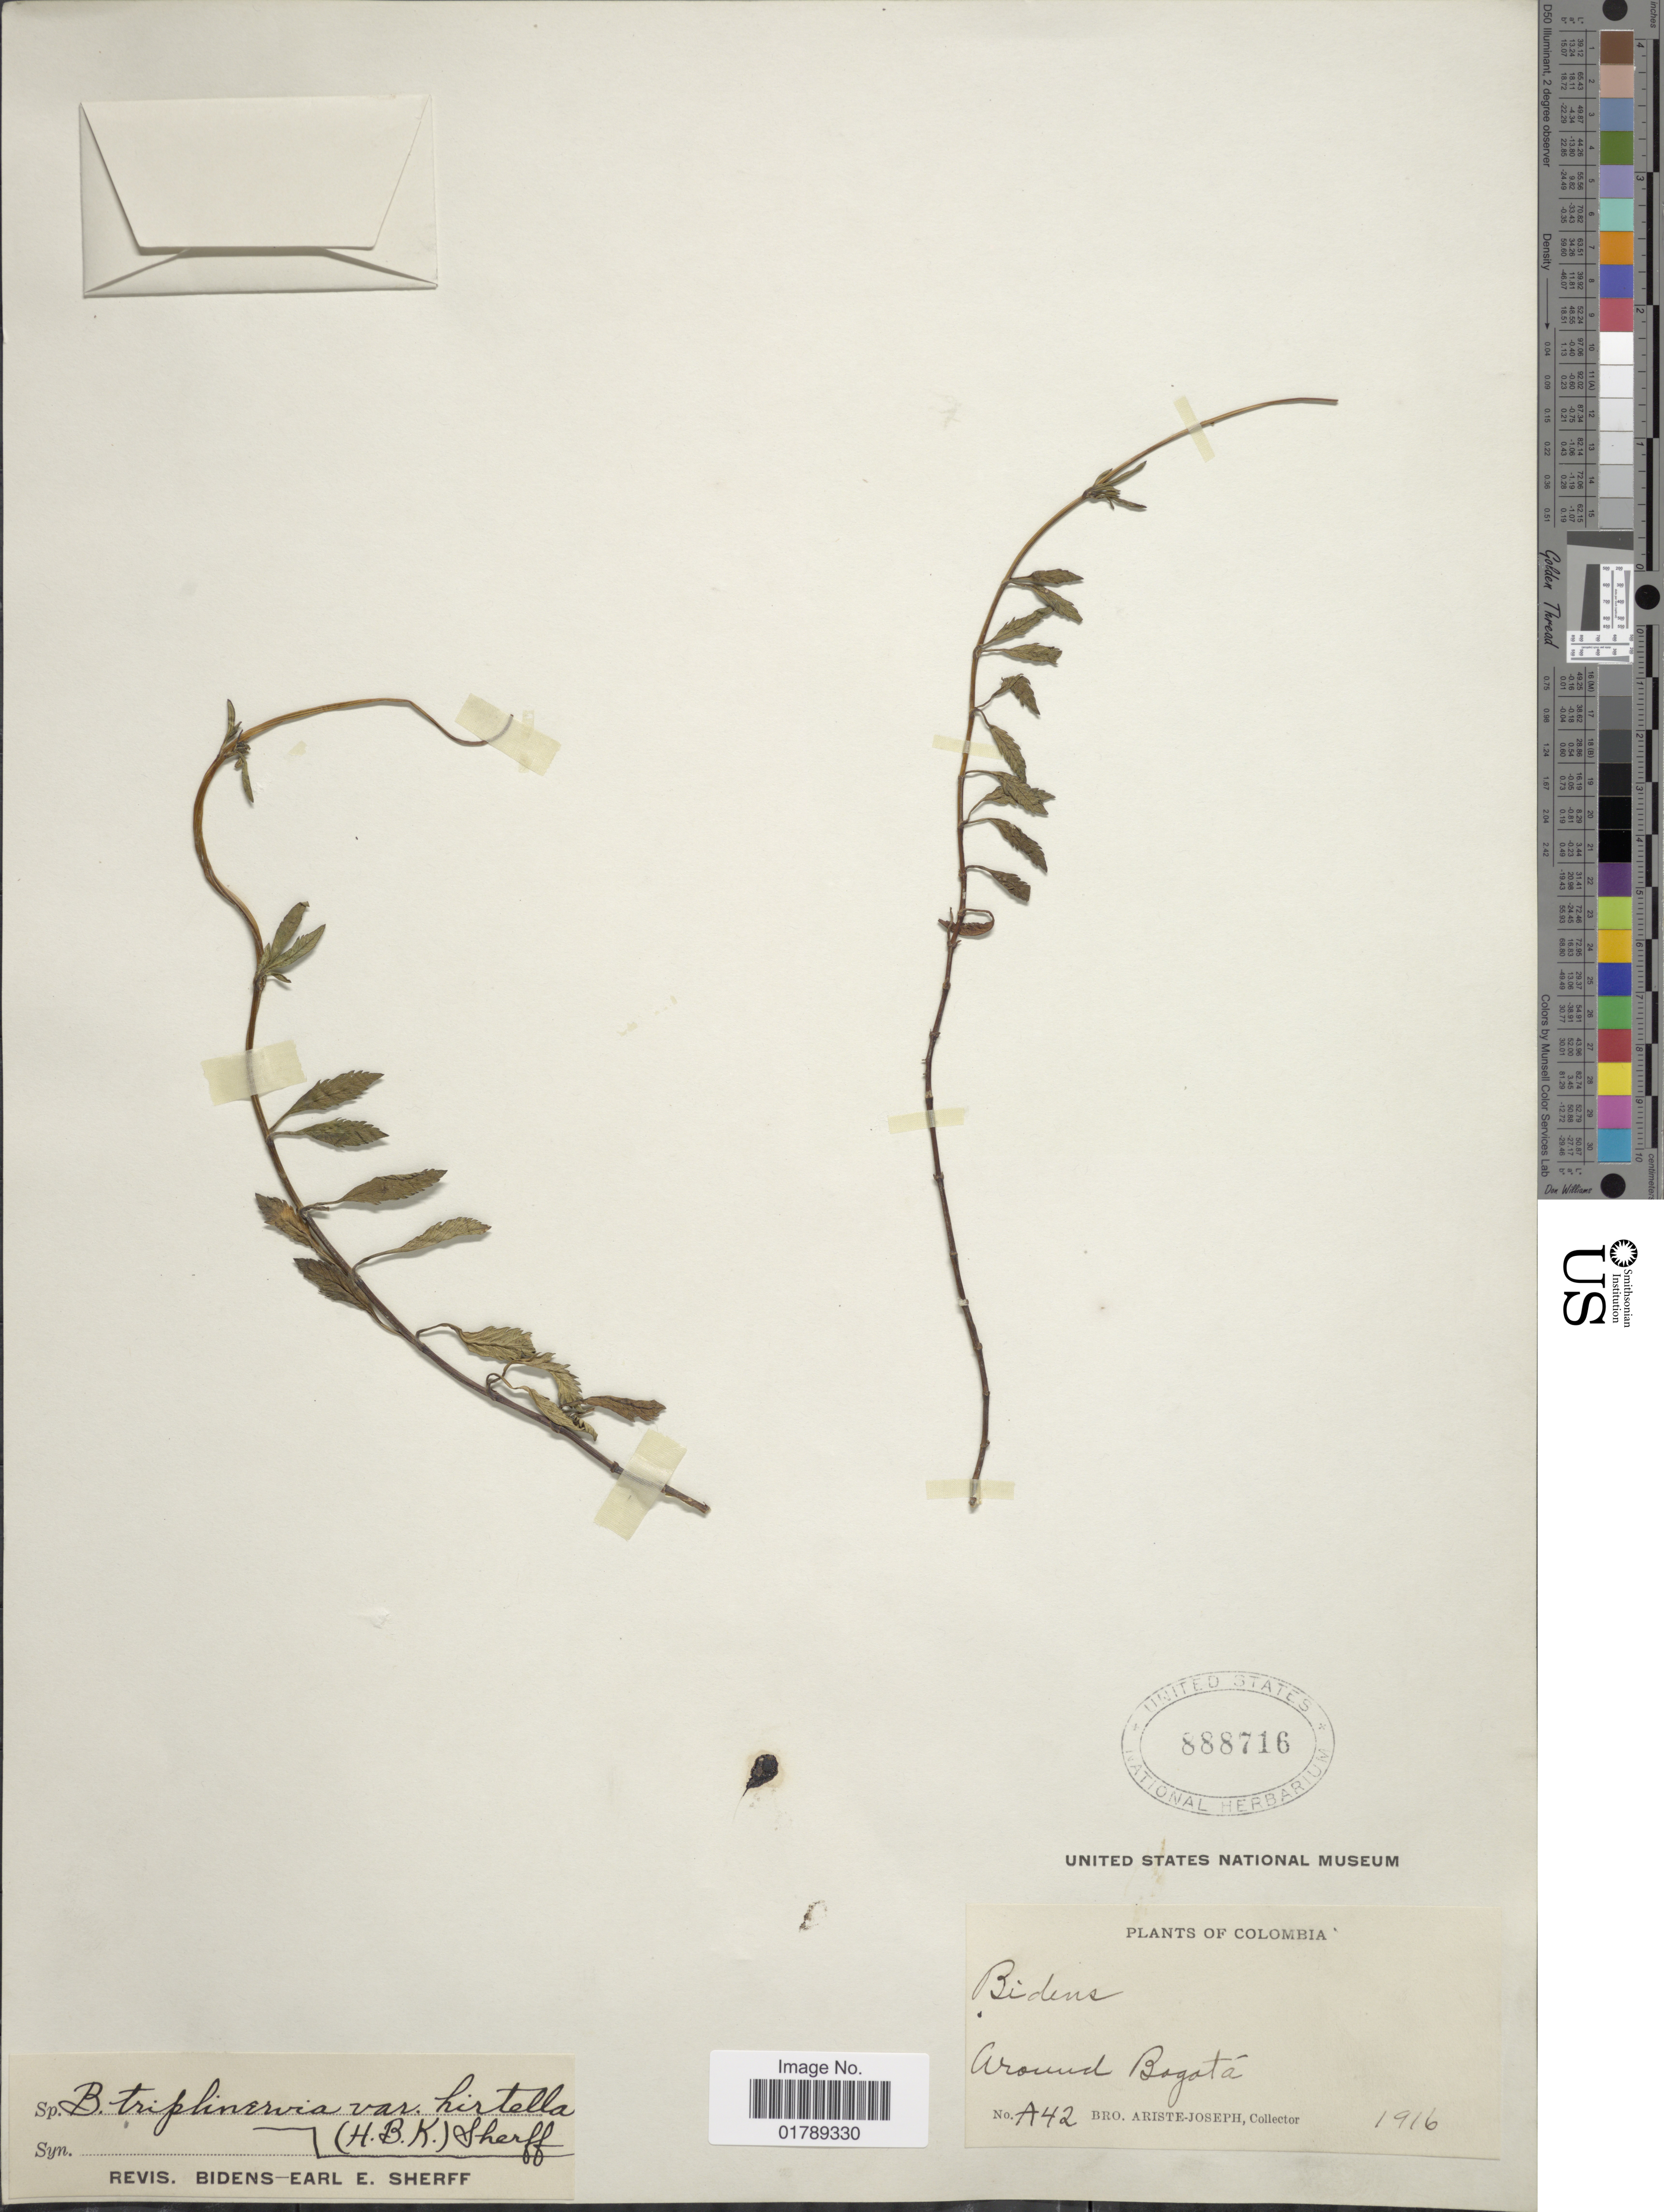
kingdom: Plantae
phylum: Tracheophyta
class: Magnoliopsida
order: Asterales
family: Asteraceae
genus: Bidens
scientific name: Bidens triplinervia var. hirtella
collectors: Bro. Ariste-Joseph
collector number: A42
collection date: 1916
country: Colombia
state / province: Bogota D.C.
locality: Around Bogotá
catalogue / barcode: US 888716